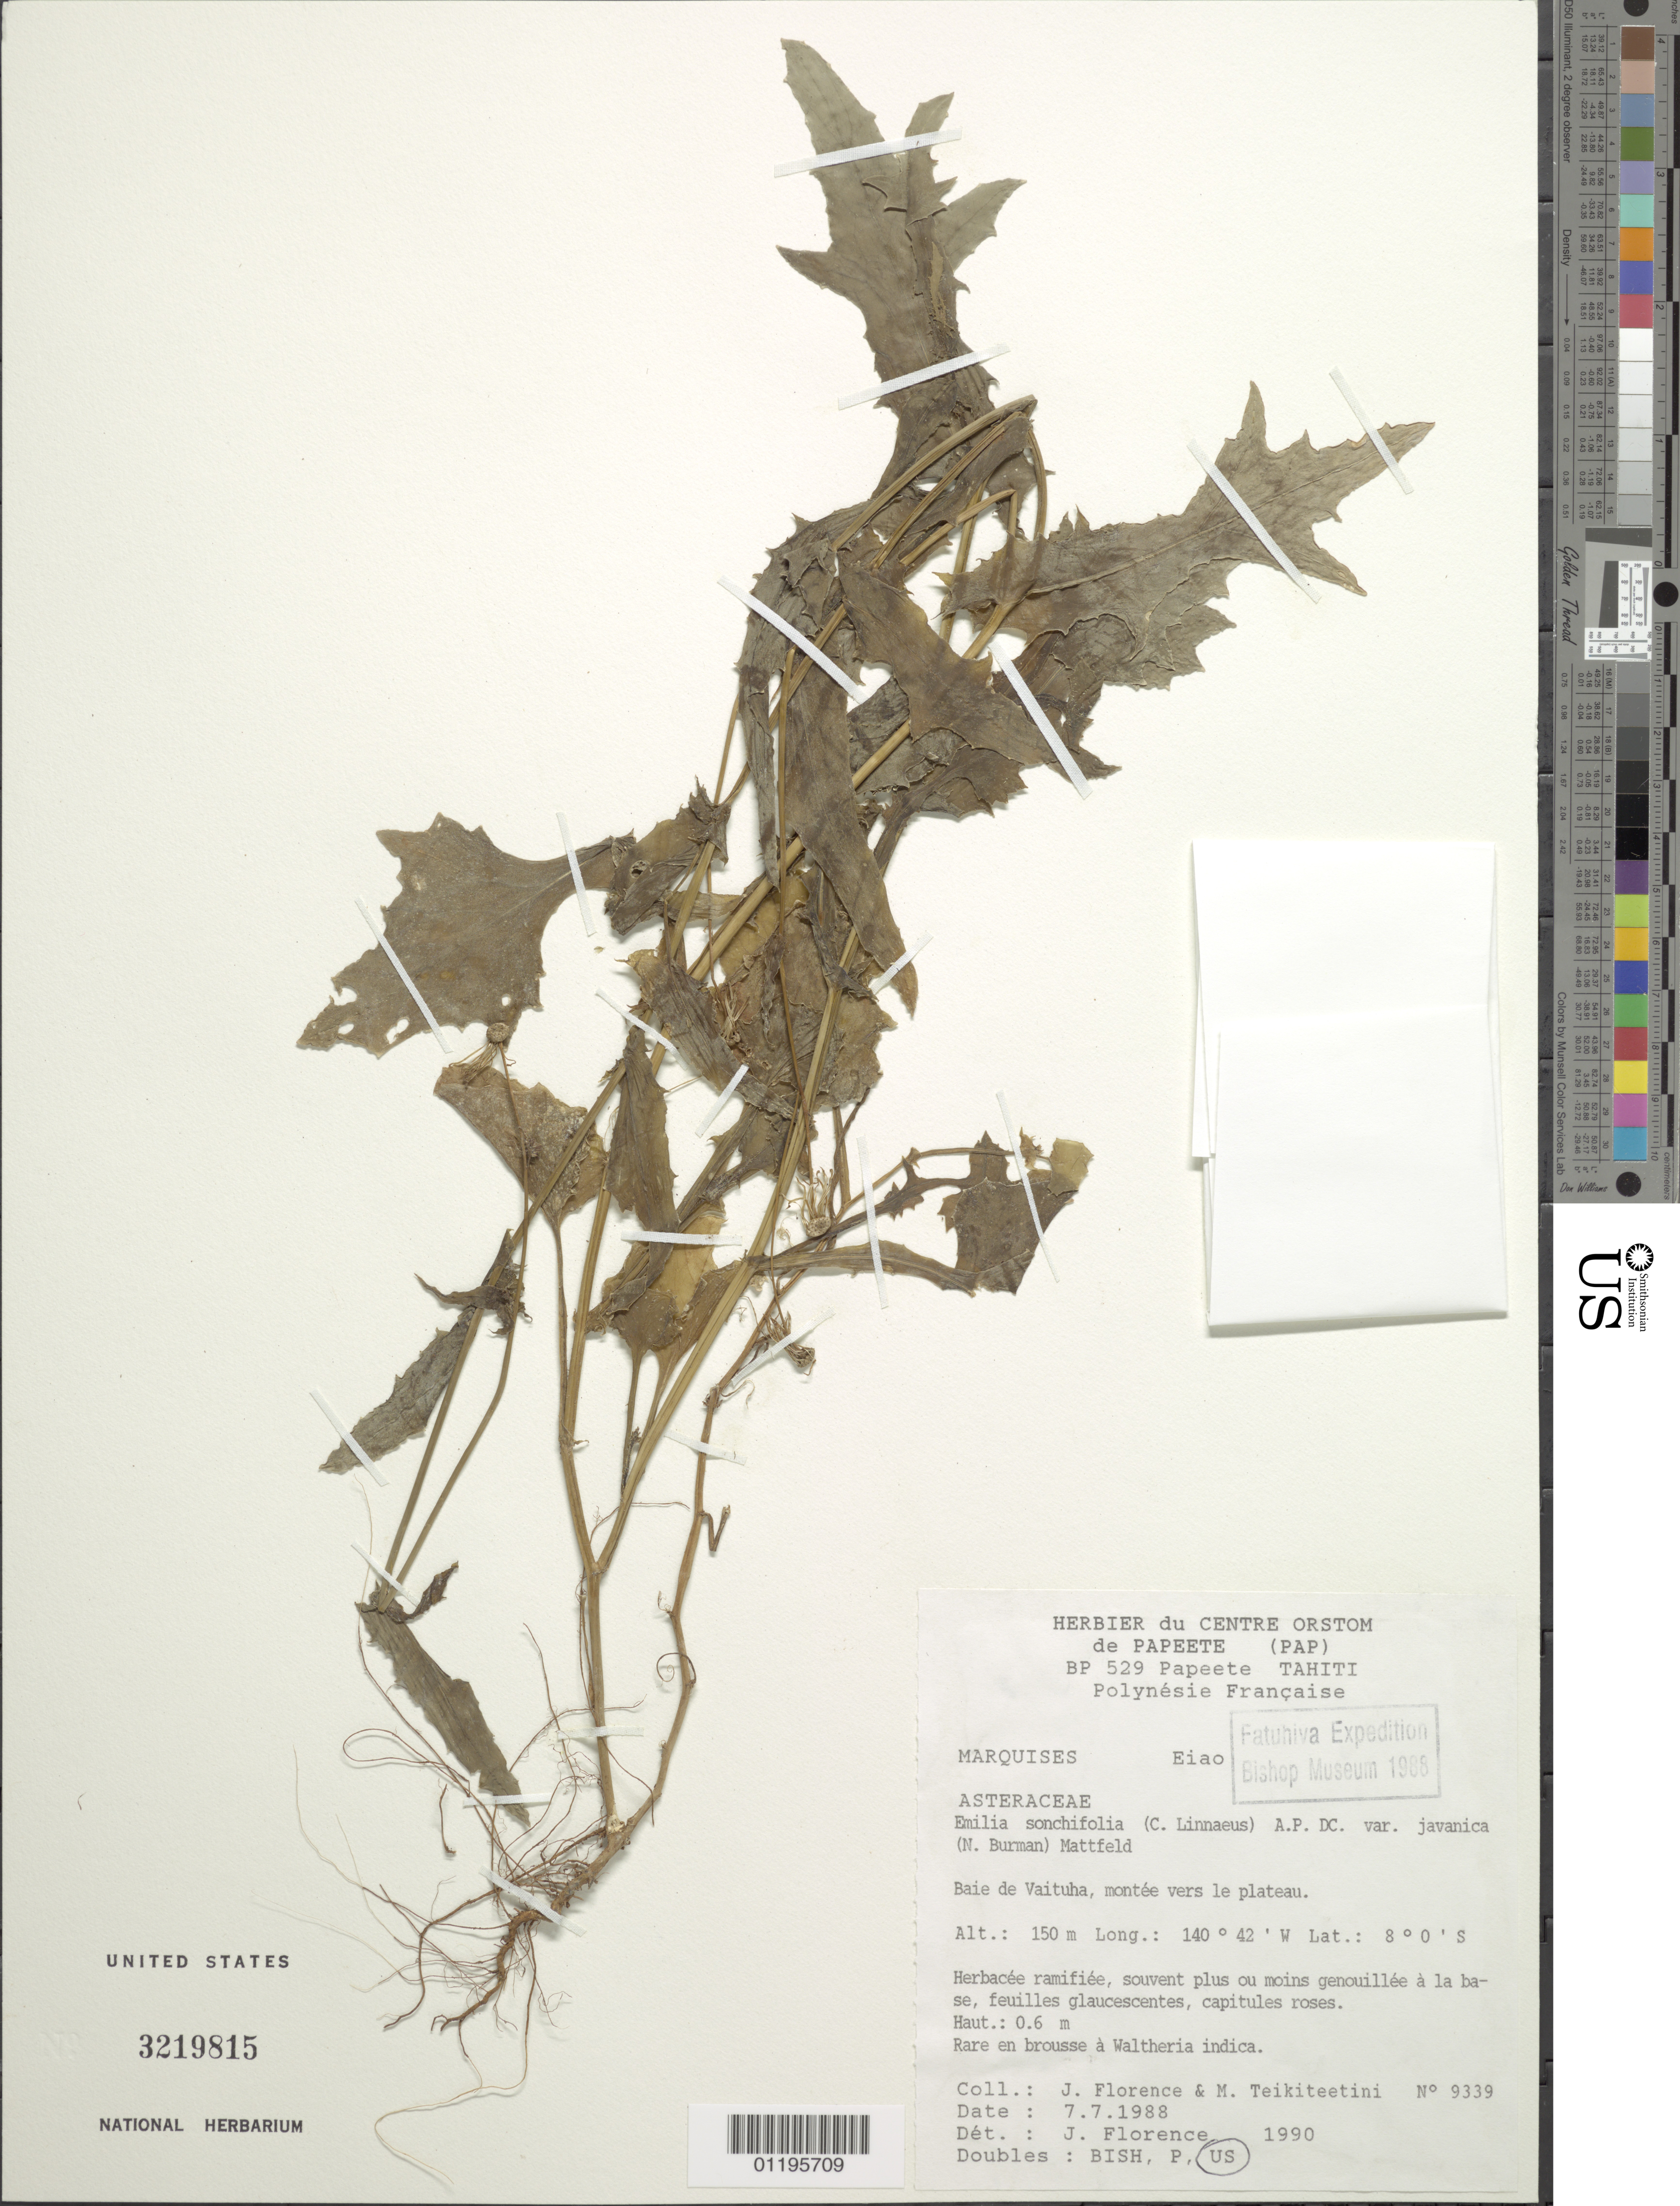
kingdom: Plantae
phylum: Tracheophyta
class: Magnoliopsida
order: Asterales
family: Asteraceae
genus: Emilia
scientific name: Emilia sonchifolia var. javanica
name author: (Burm. f.) Mattf.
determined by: Florence, J.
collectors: J. Florence & M. Teikiteetini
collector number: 9339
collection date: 1988-07-07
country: French Polynesia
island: Eiao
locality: Baie de Vaituha, montée vers le plateau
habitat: Rare en brousse à Waltheria indica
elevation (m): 150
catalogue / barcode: US 3219815